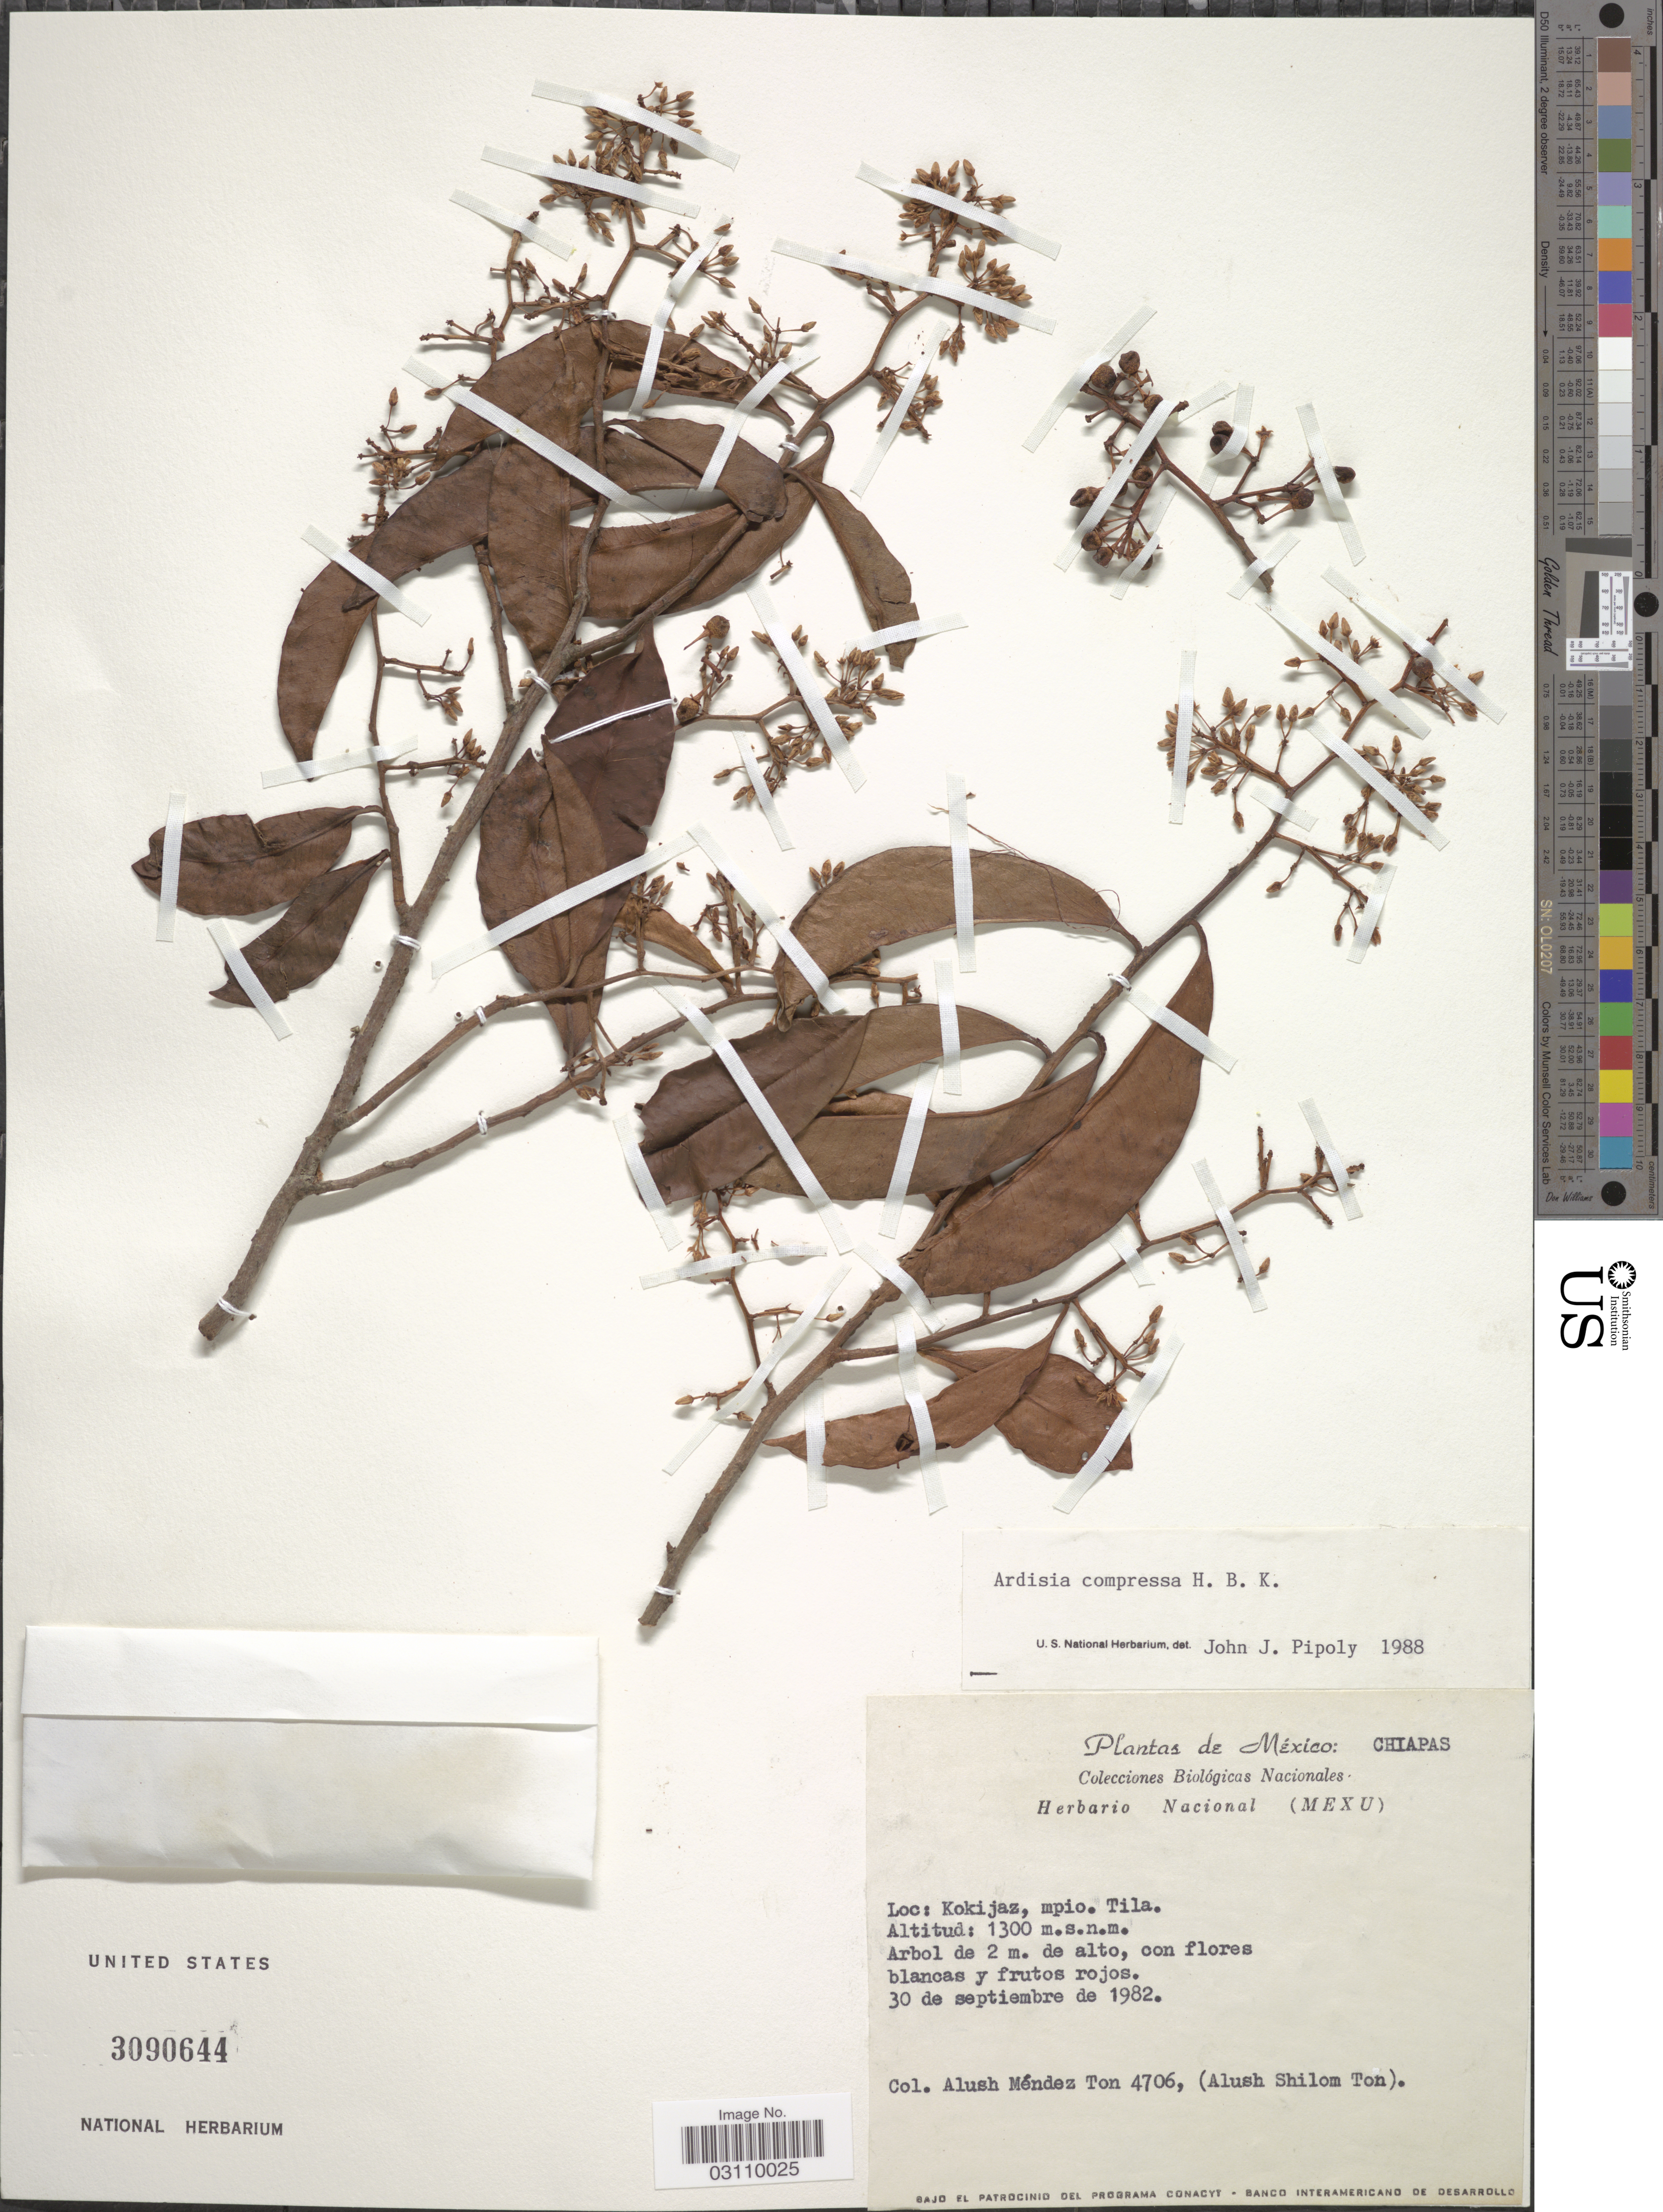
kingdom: Plantae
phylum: Tracheophyta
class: Magnoliopsida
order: Ericales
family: Primulaceae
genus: Ardisia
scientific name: Ardisia compressa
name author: Kunth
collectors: A. S. Ton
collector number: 4706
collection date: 1982-09-30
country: Mexico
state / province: Chiapas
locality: Kokijaz, mpio. Tila.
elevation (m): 1300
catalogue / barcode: US 3090644